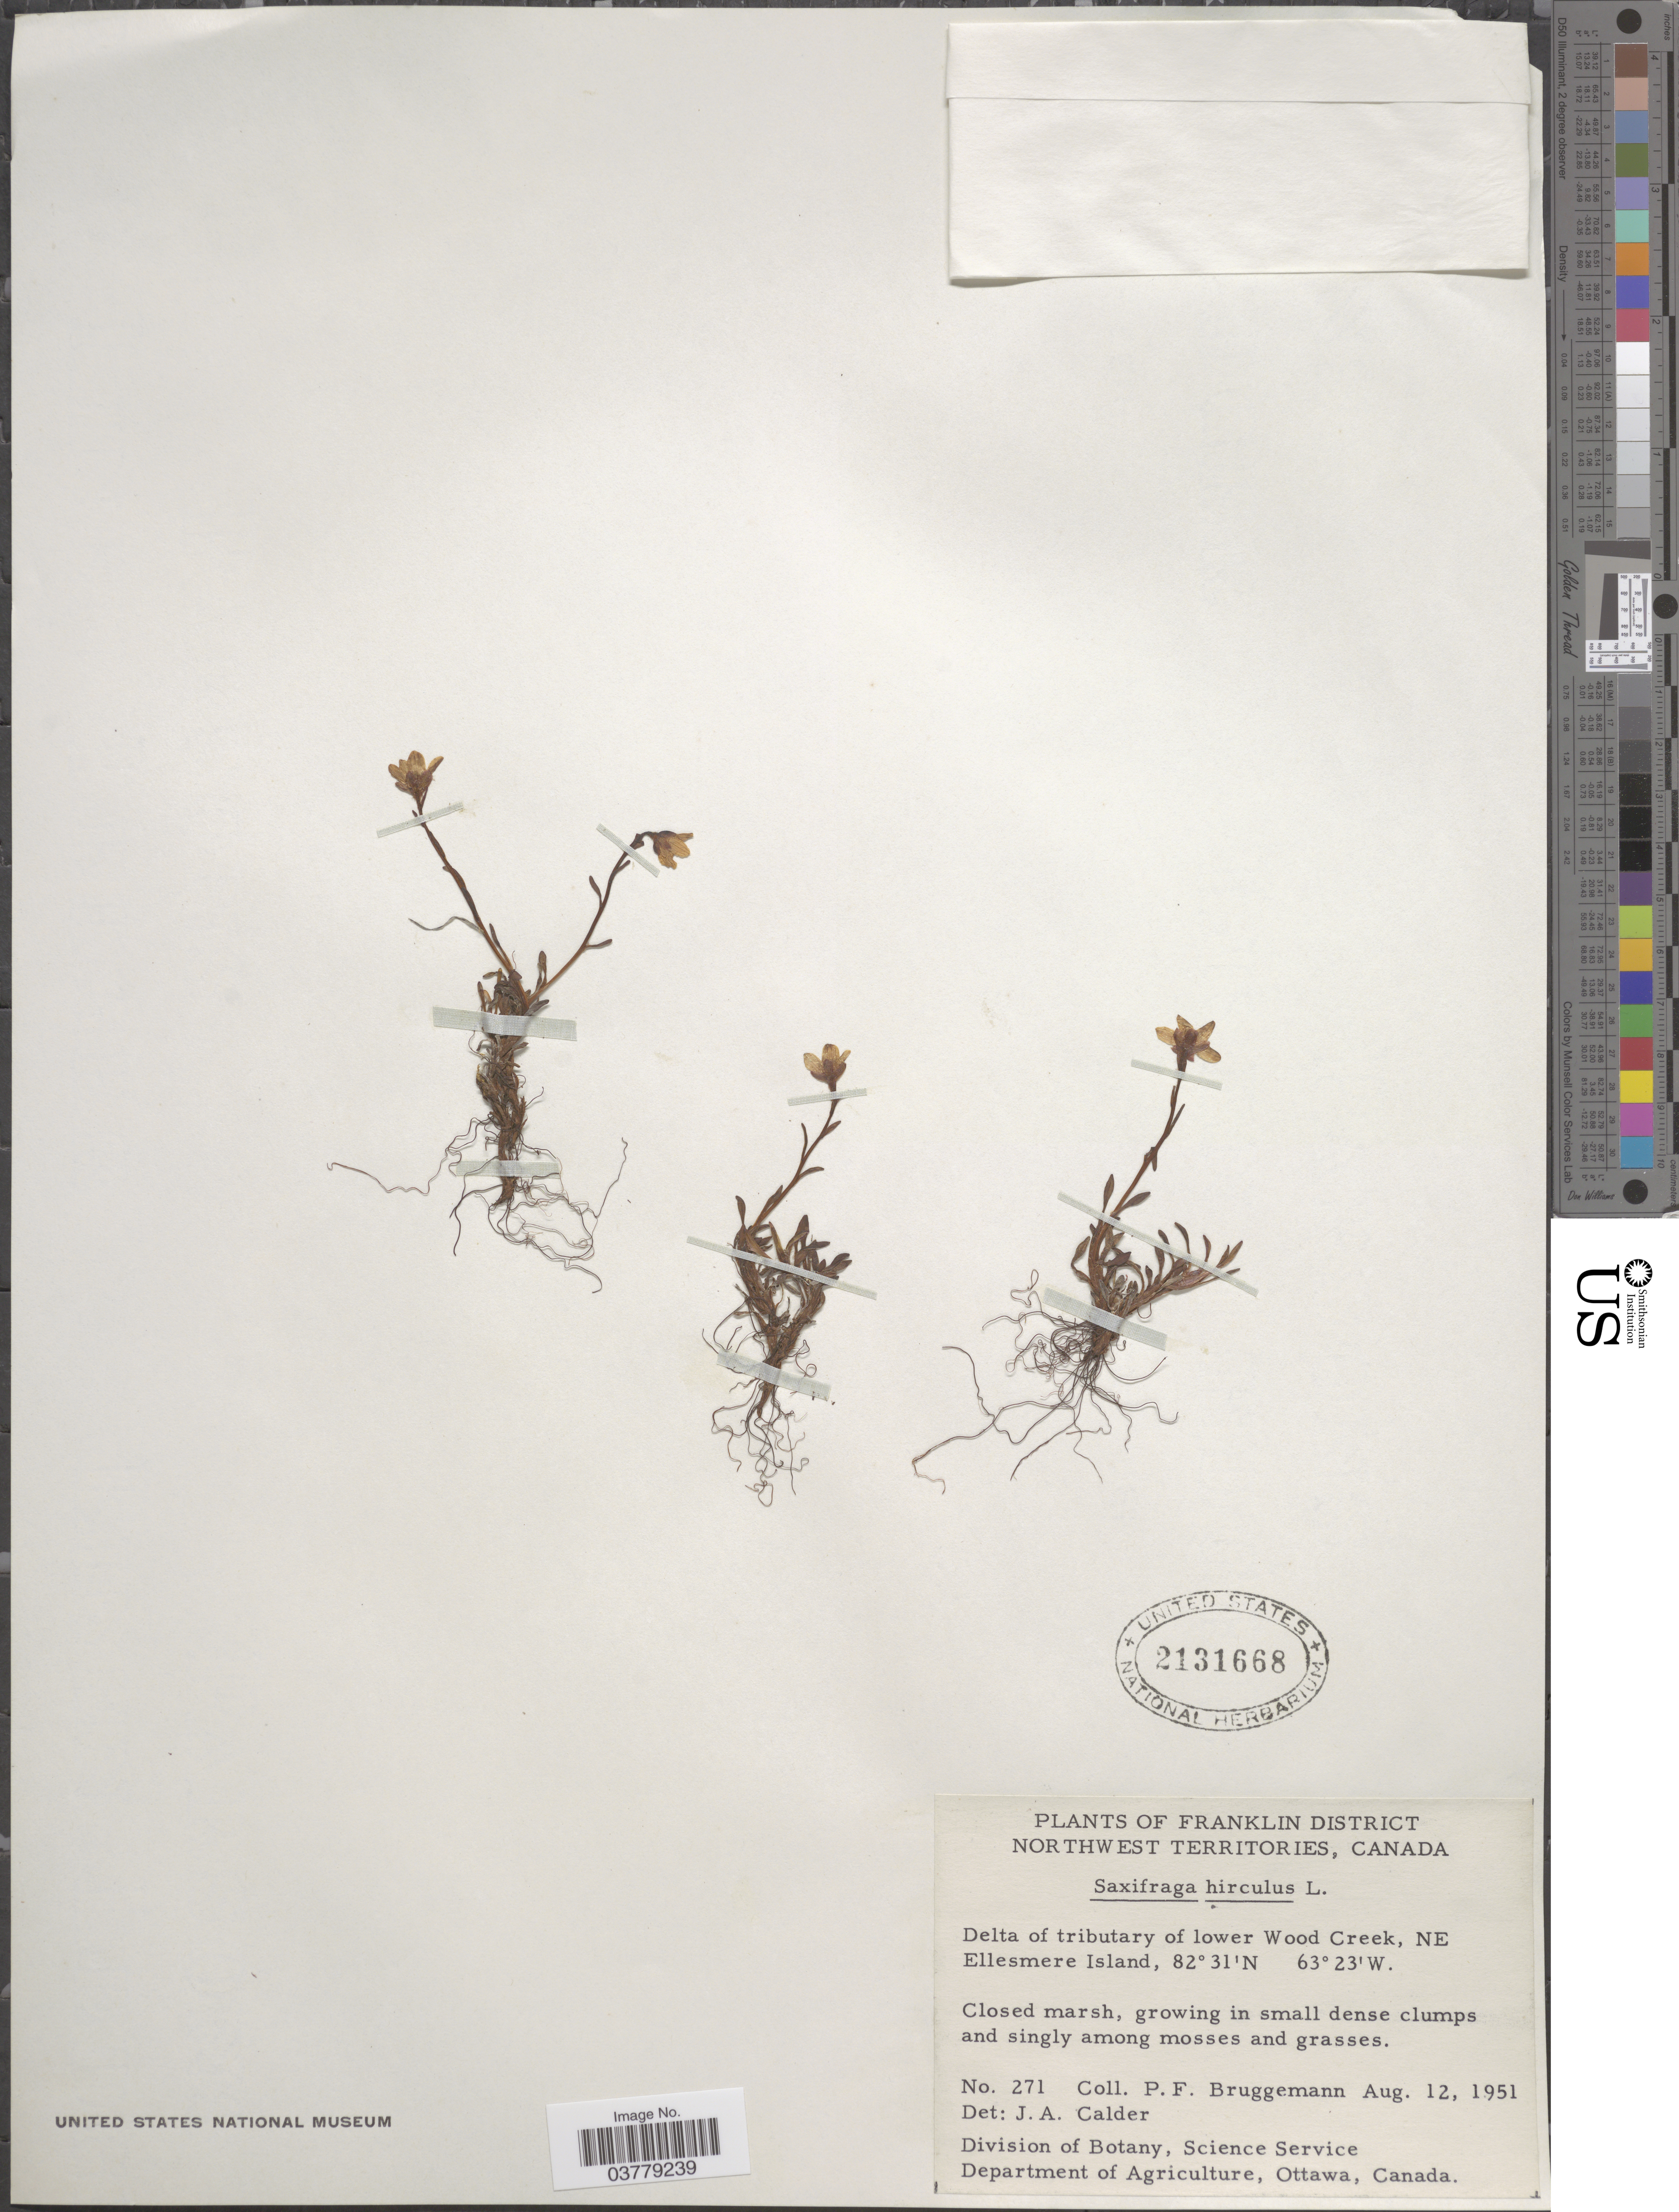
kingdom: Plantae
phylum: Tracheophyta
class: Magnoliopsida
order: Saxifragales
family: Saxifragaceae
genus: Saxifraga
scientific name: Saxifraga hirculus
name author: L.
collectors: P. Bruggemann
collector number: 271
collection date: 1951-08-12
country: Canada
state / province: Northwest Territories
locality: Franklin District. Delta of tributary of lower Wood Creek, NE of Ellesmere Island.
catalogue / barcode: US 2131668